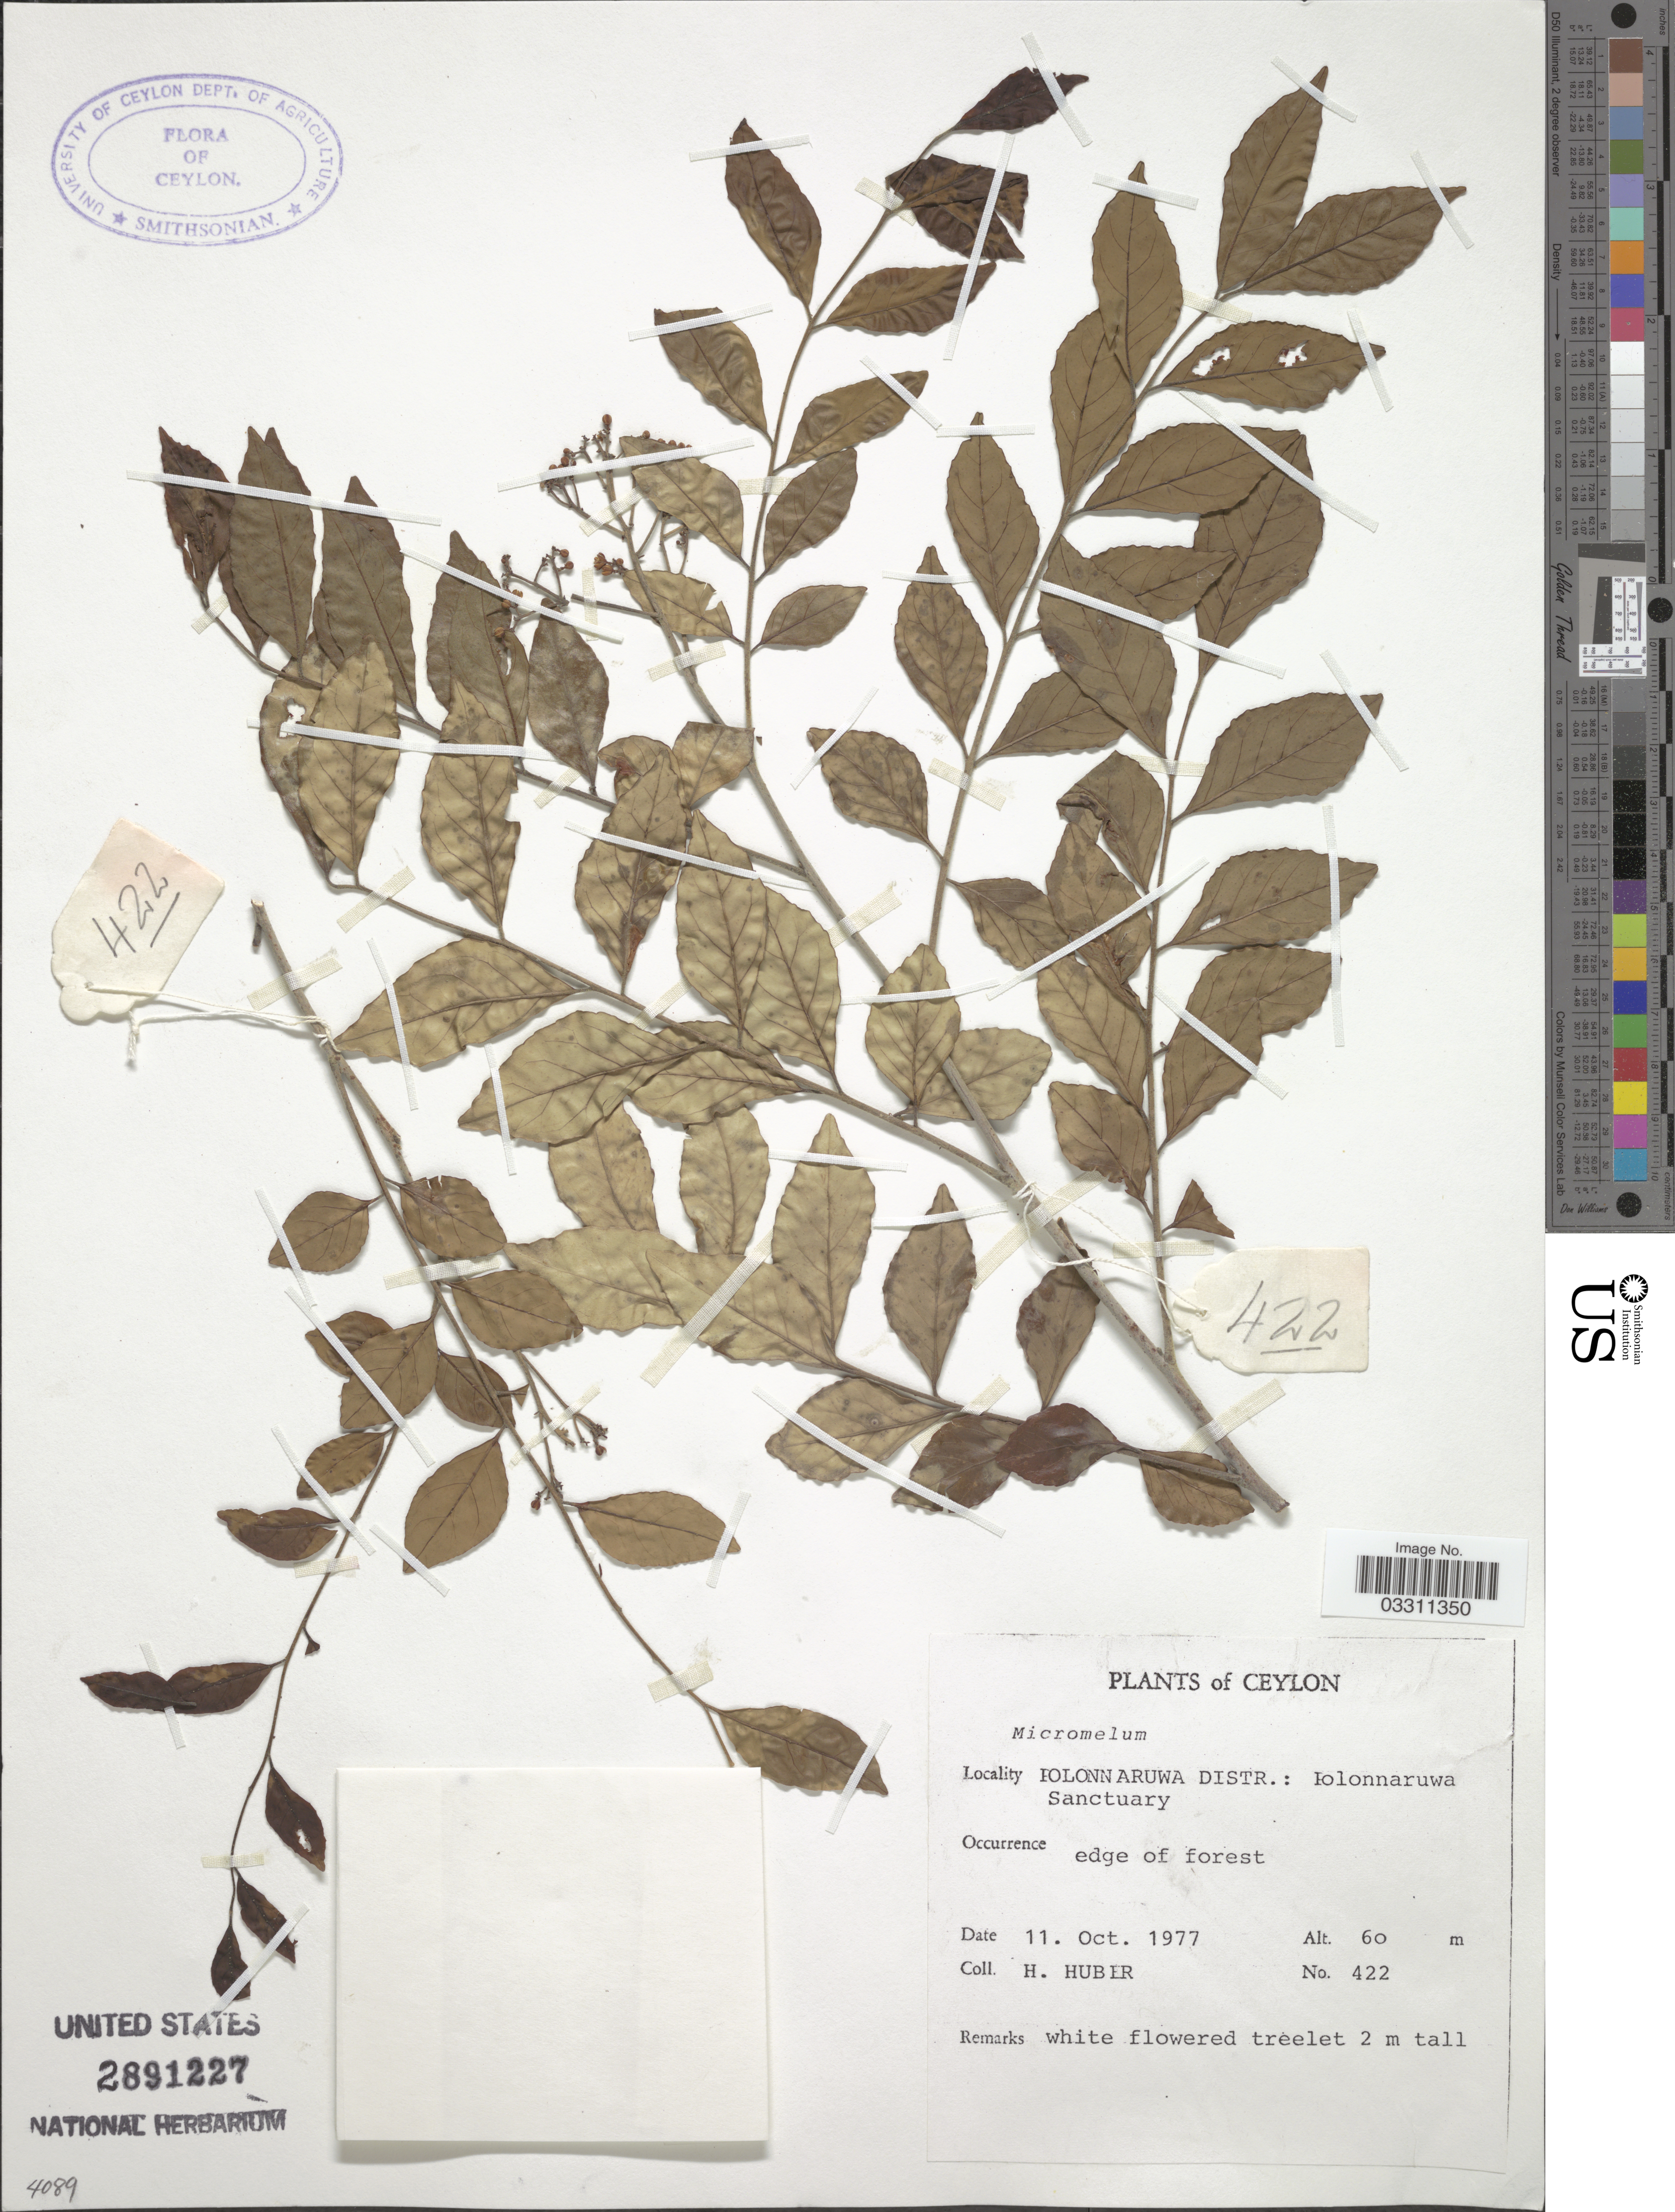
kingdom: Plantae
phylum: Tracheophyta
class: Magnoliopsida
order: Sapindales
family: Rutaceae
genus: Micromelum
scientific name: Micromelum sp.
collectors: H. Huber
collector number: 422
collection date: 1977-10-11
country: Sri Lanka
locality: Ceylon. Polonnaruwa Distr.: Polonnaruwa Sanctuary.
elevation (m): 60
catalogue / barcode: US 2891227